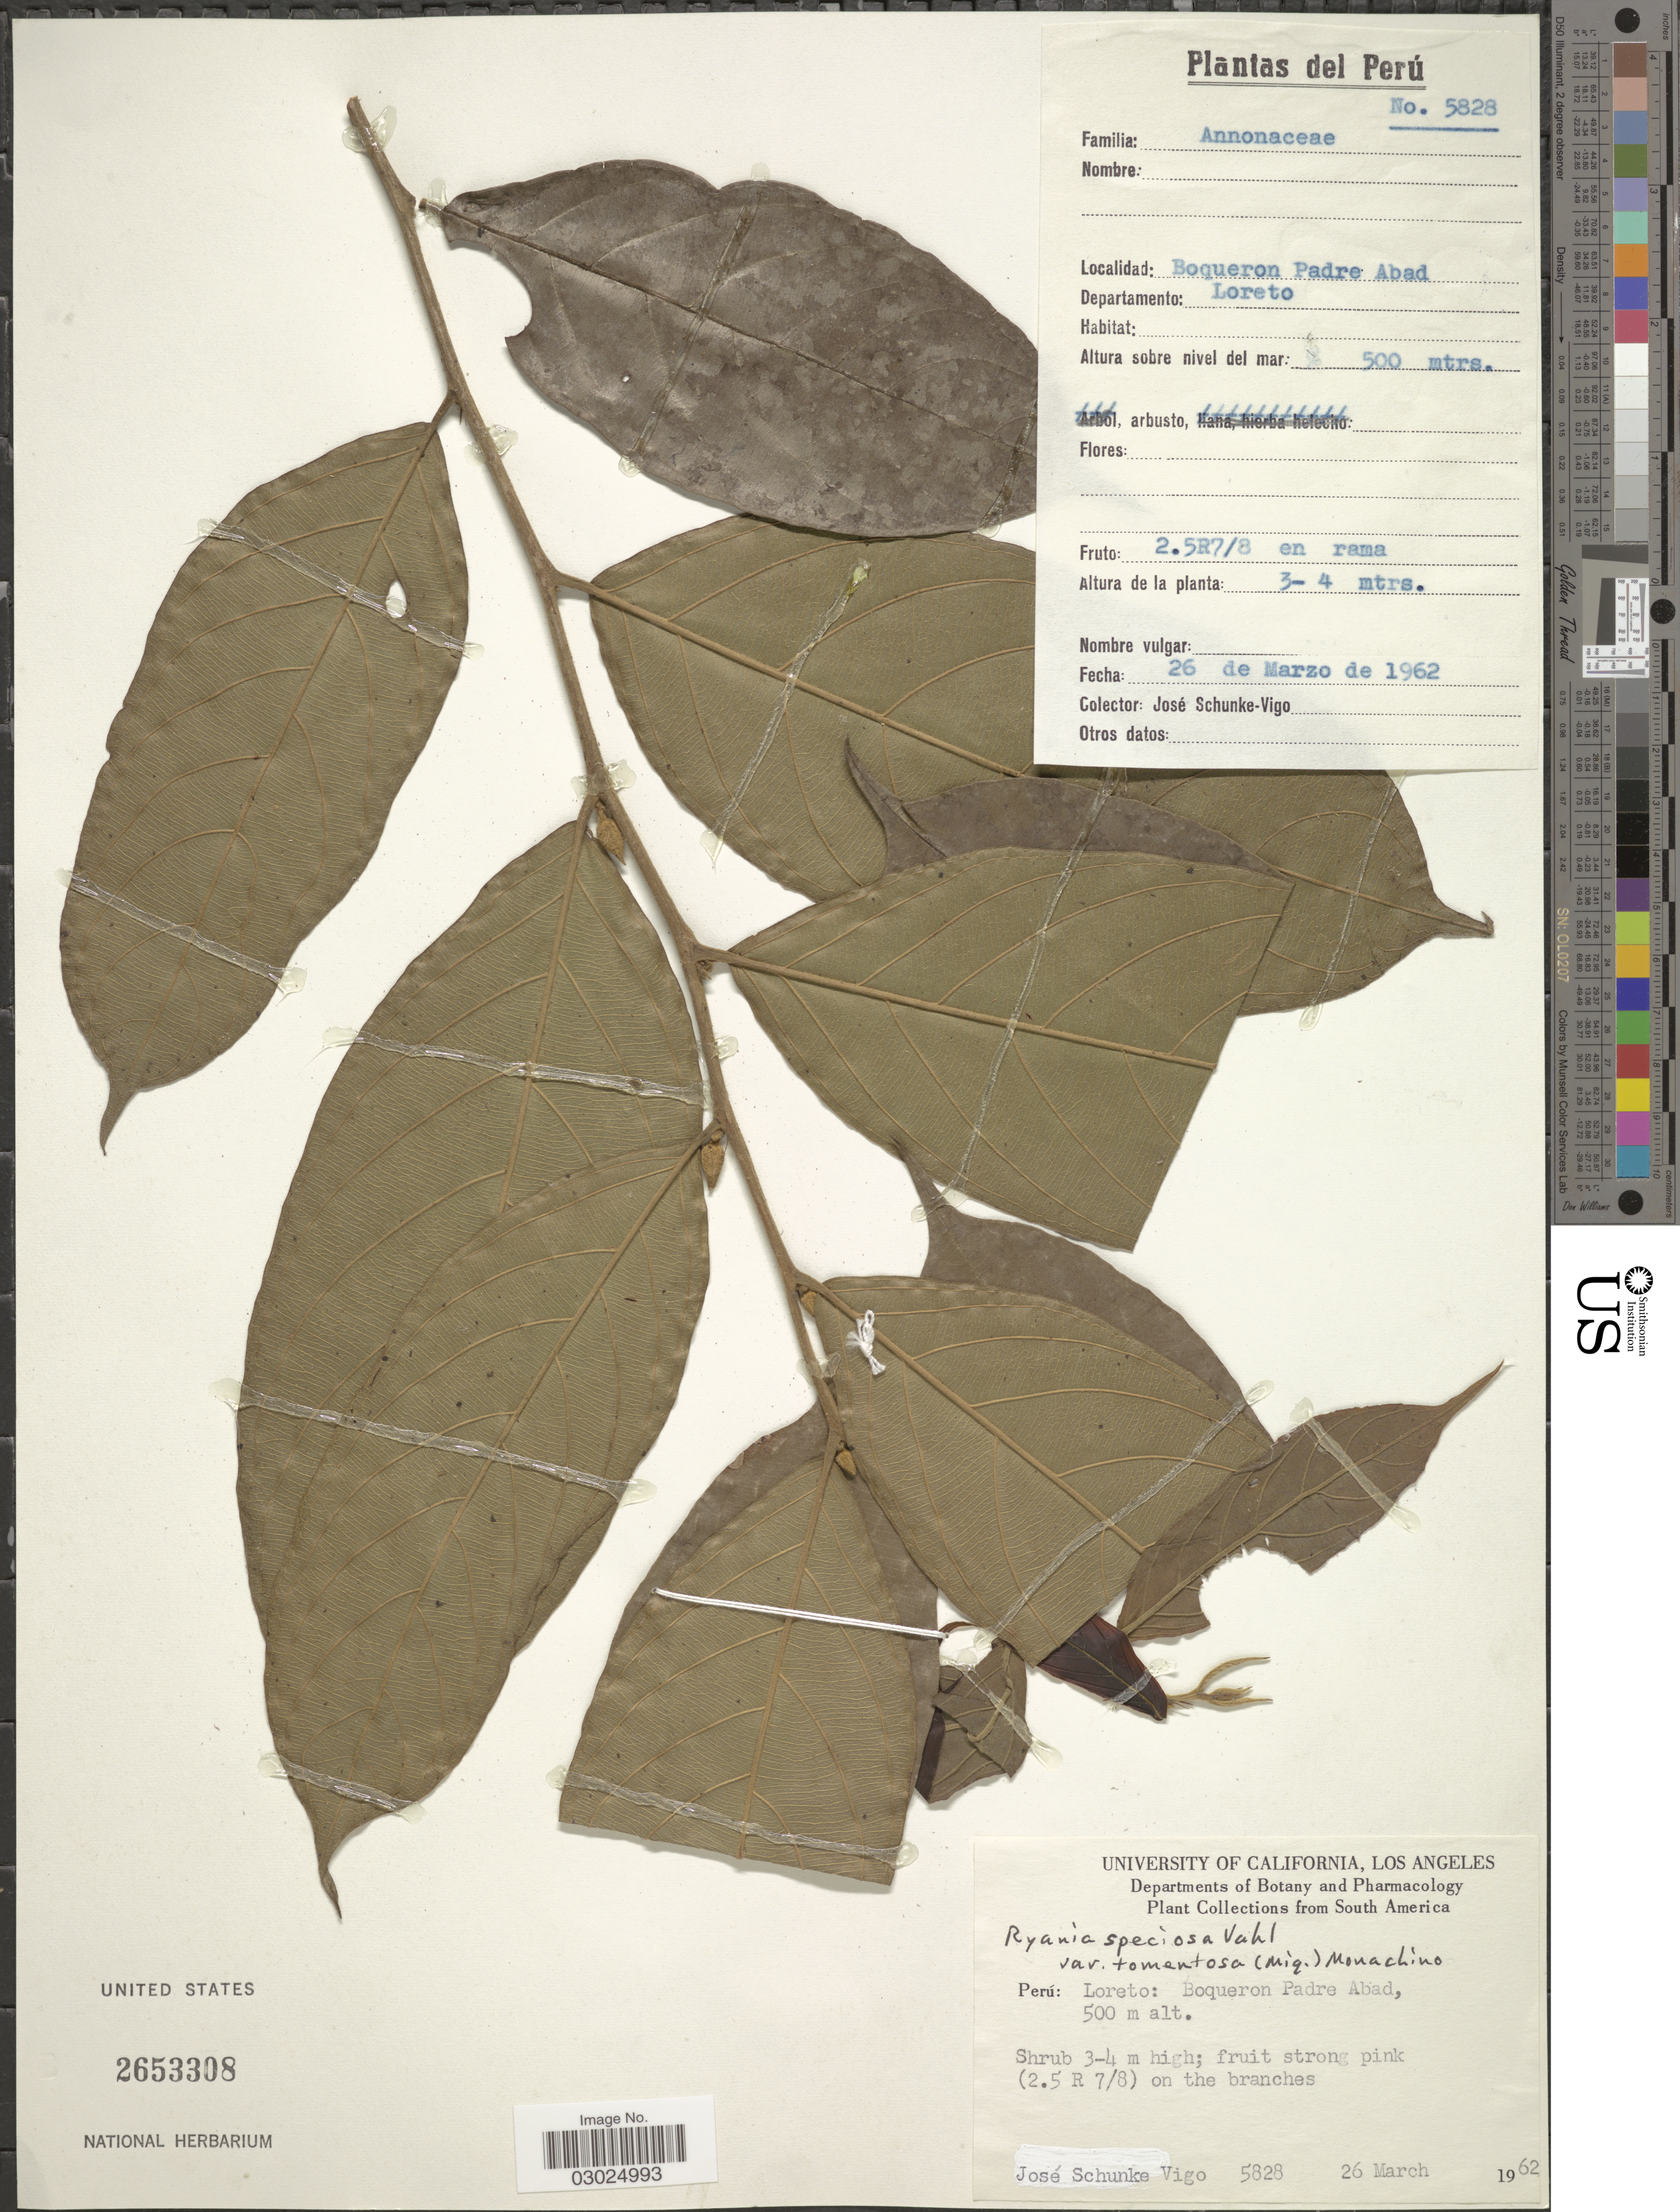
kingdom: Plantae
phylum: Tracheophyta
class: Magnoliopsida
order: Malpighiales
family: Salicaceae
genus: Ryania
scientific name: Ryania speciosa var. tomentosa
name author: (Miq.) Monach.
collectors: J. Schunke Vigo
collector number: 5828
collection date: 1962-03-26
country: Peru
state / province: Loreto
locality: Loreto: Boqueron Padre Abad.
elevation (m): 500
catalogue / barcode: US 2653308